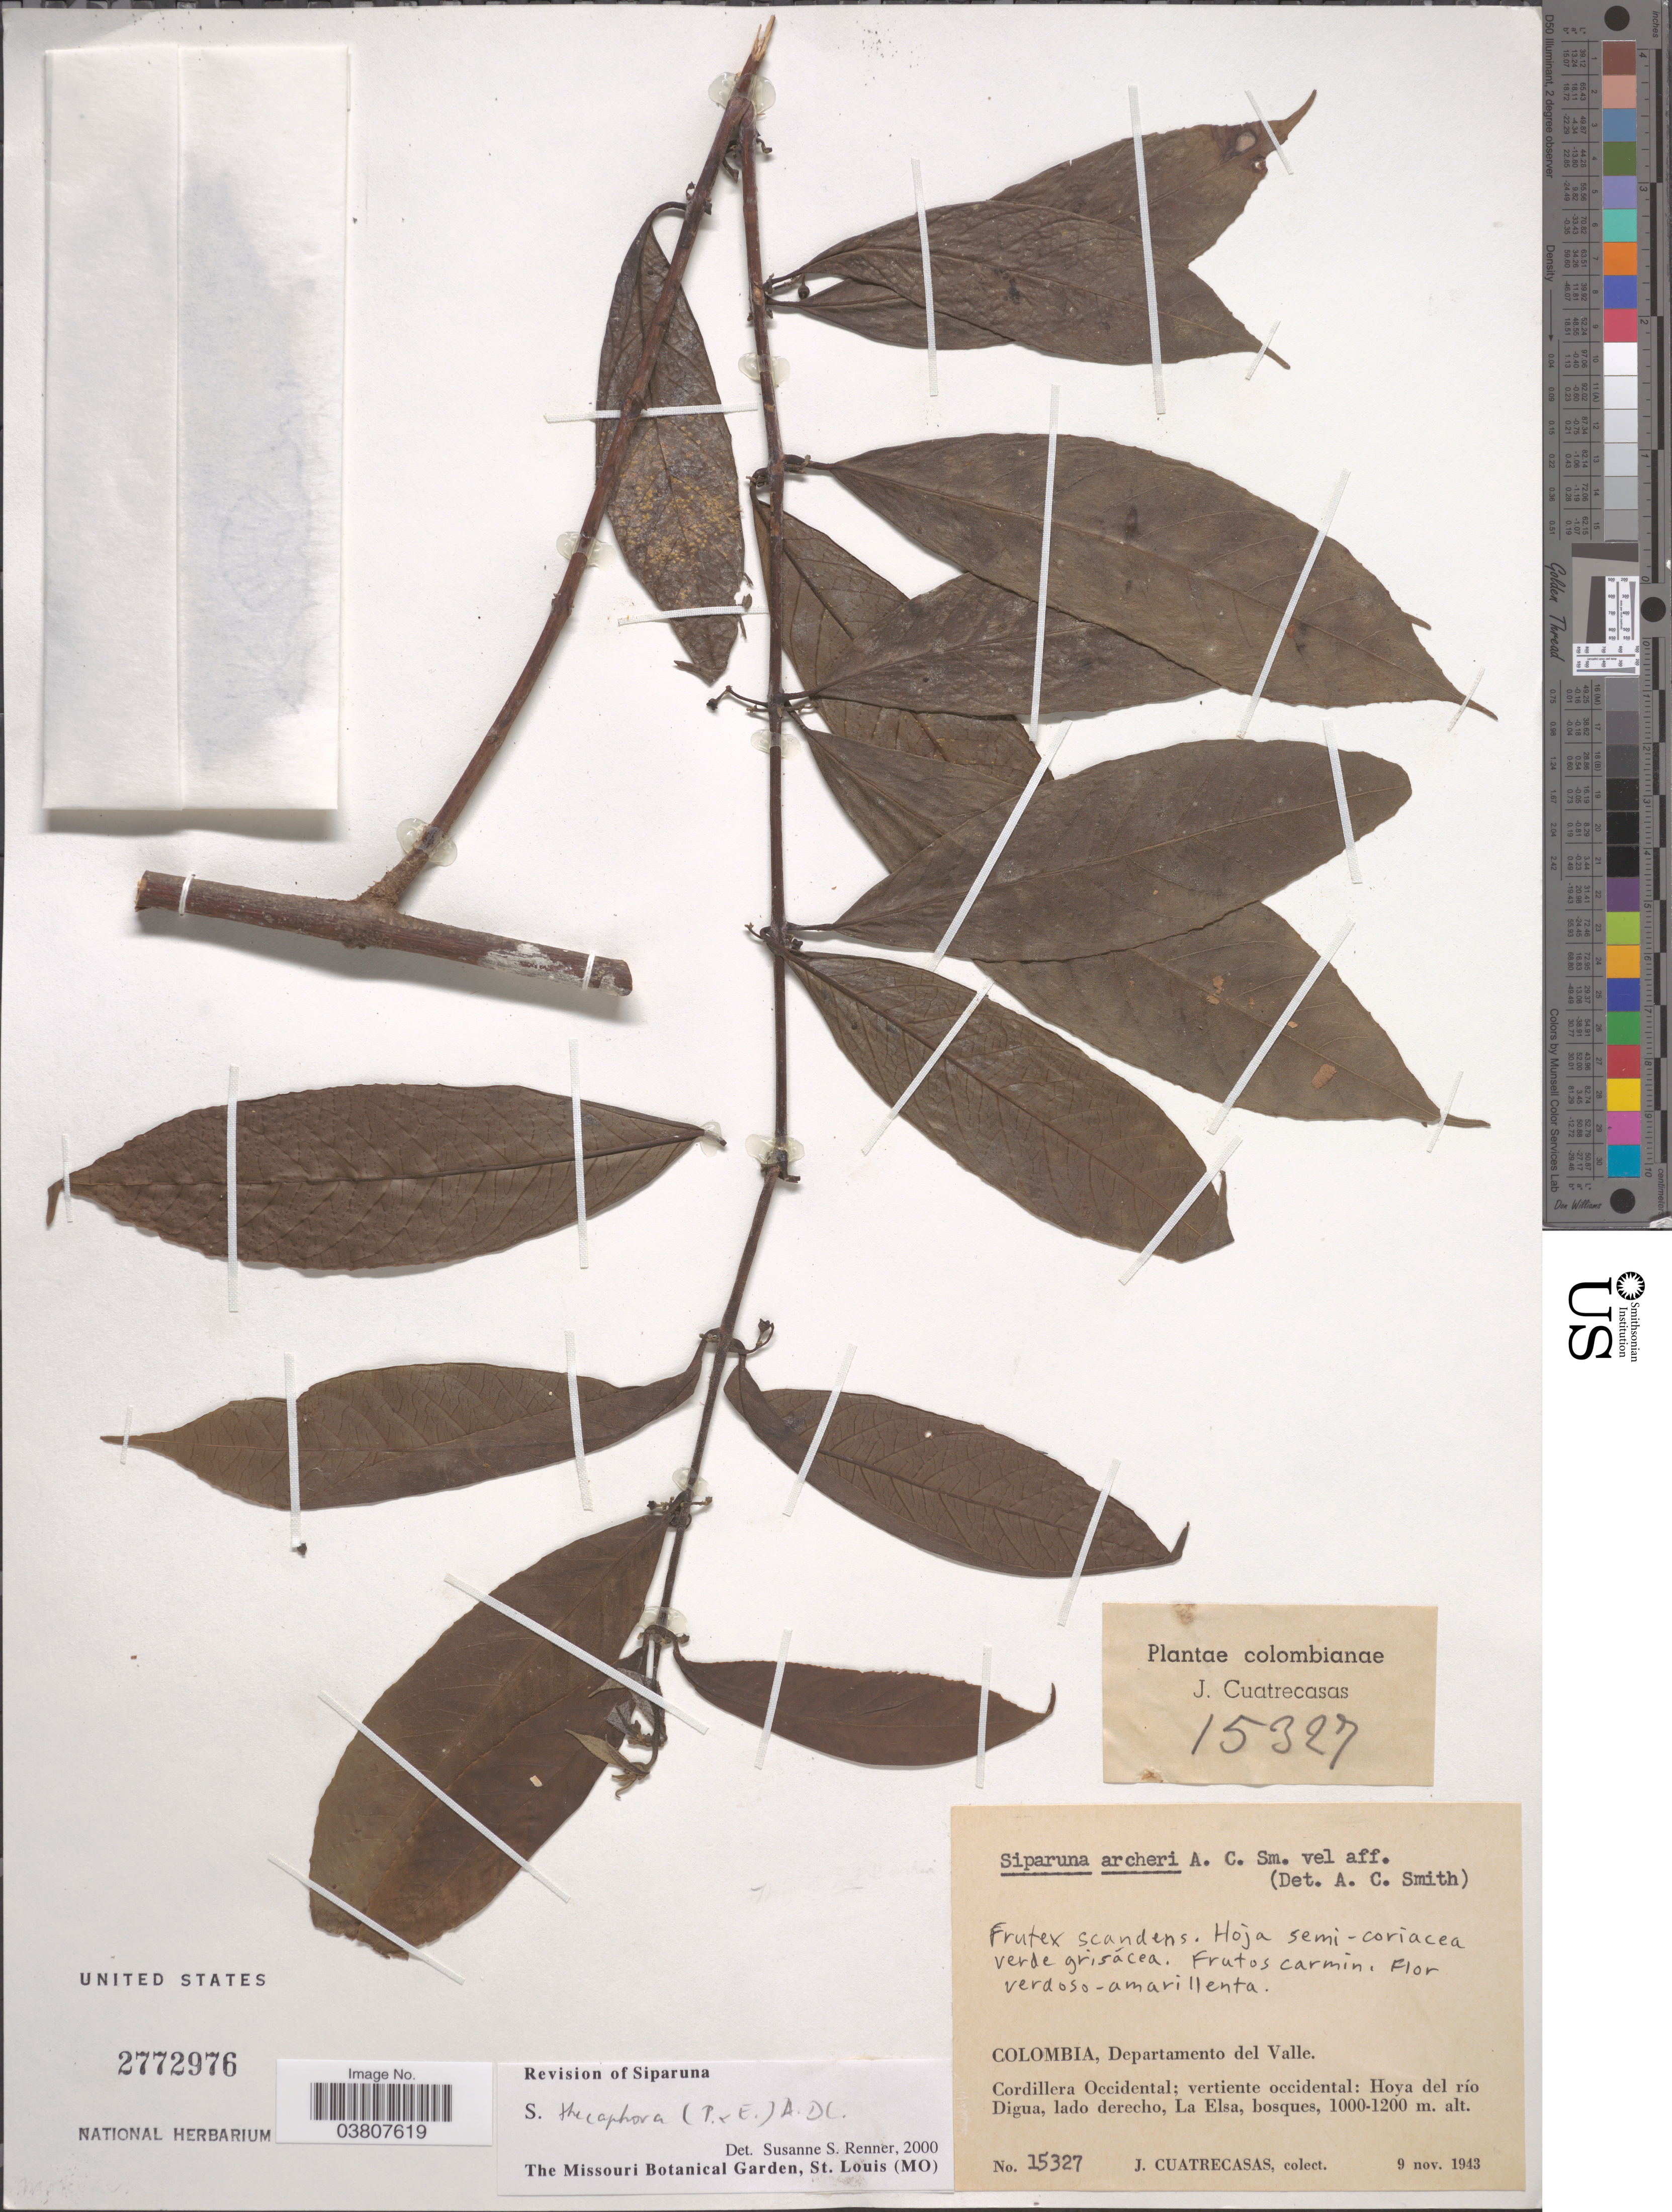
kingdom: Plantae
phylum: Tracheophyta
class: Magnoliopsida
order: Laurales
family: Siparunaceae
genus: Siparuna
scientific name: Siparuna thecaphora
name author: (Poepp. & Endl.) A. DC.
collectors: J. Cuatrecasas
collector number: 15327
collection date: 1943-11-09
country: Colombia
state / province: Valle del Cauca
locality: Departamento del Valle. Cordillera Occidental; vertiente occidental: Hoya del río Digua, lado derecho, La Elsa.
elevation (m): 1000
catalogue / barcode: US 2772976